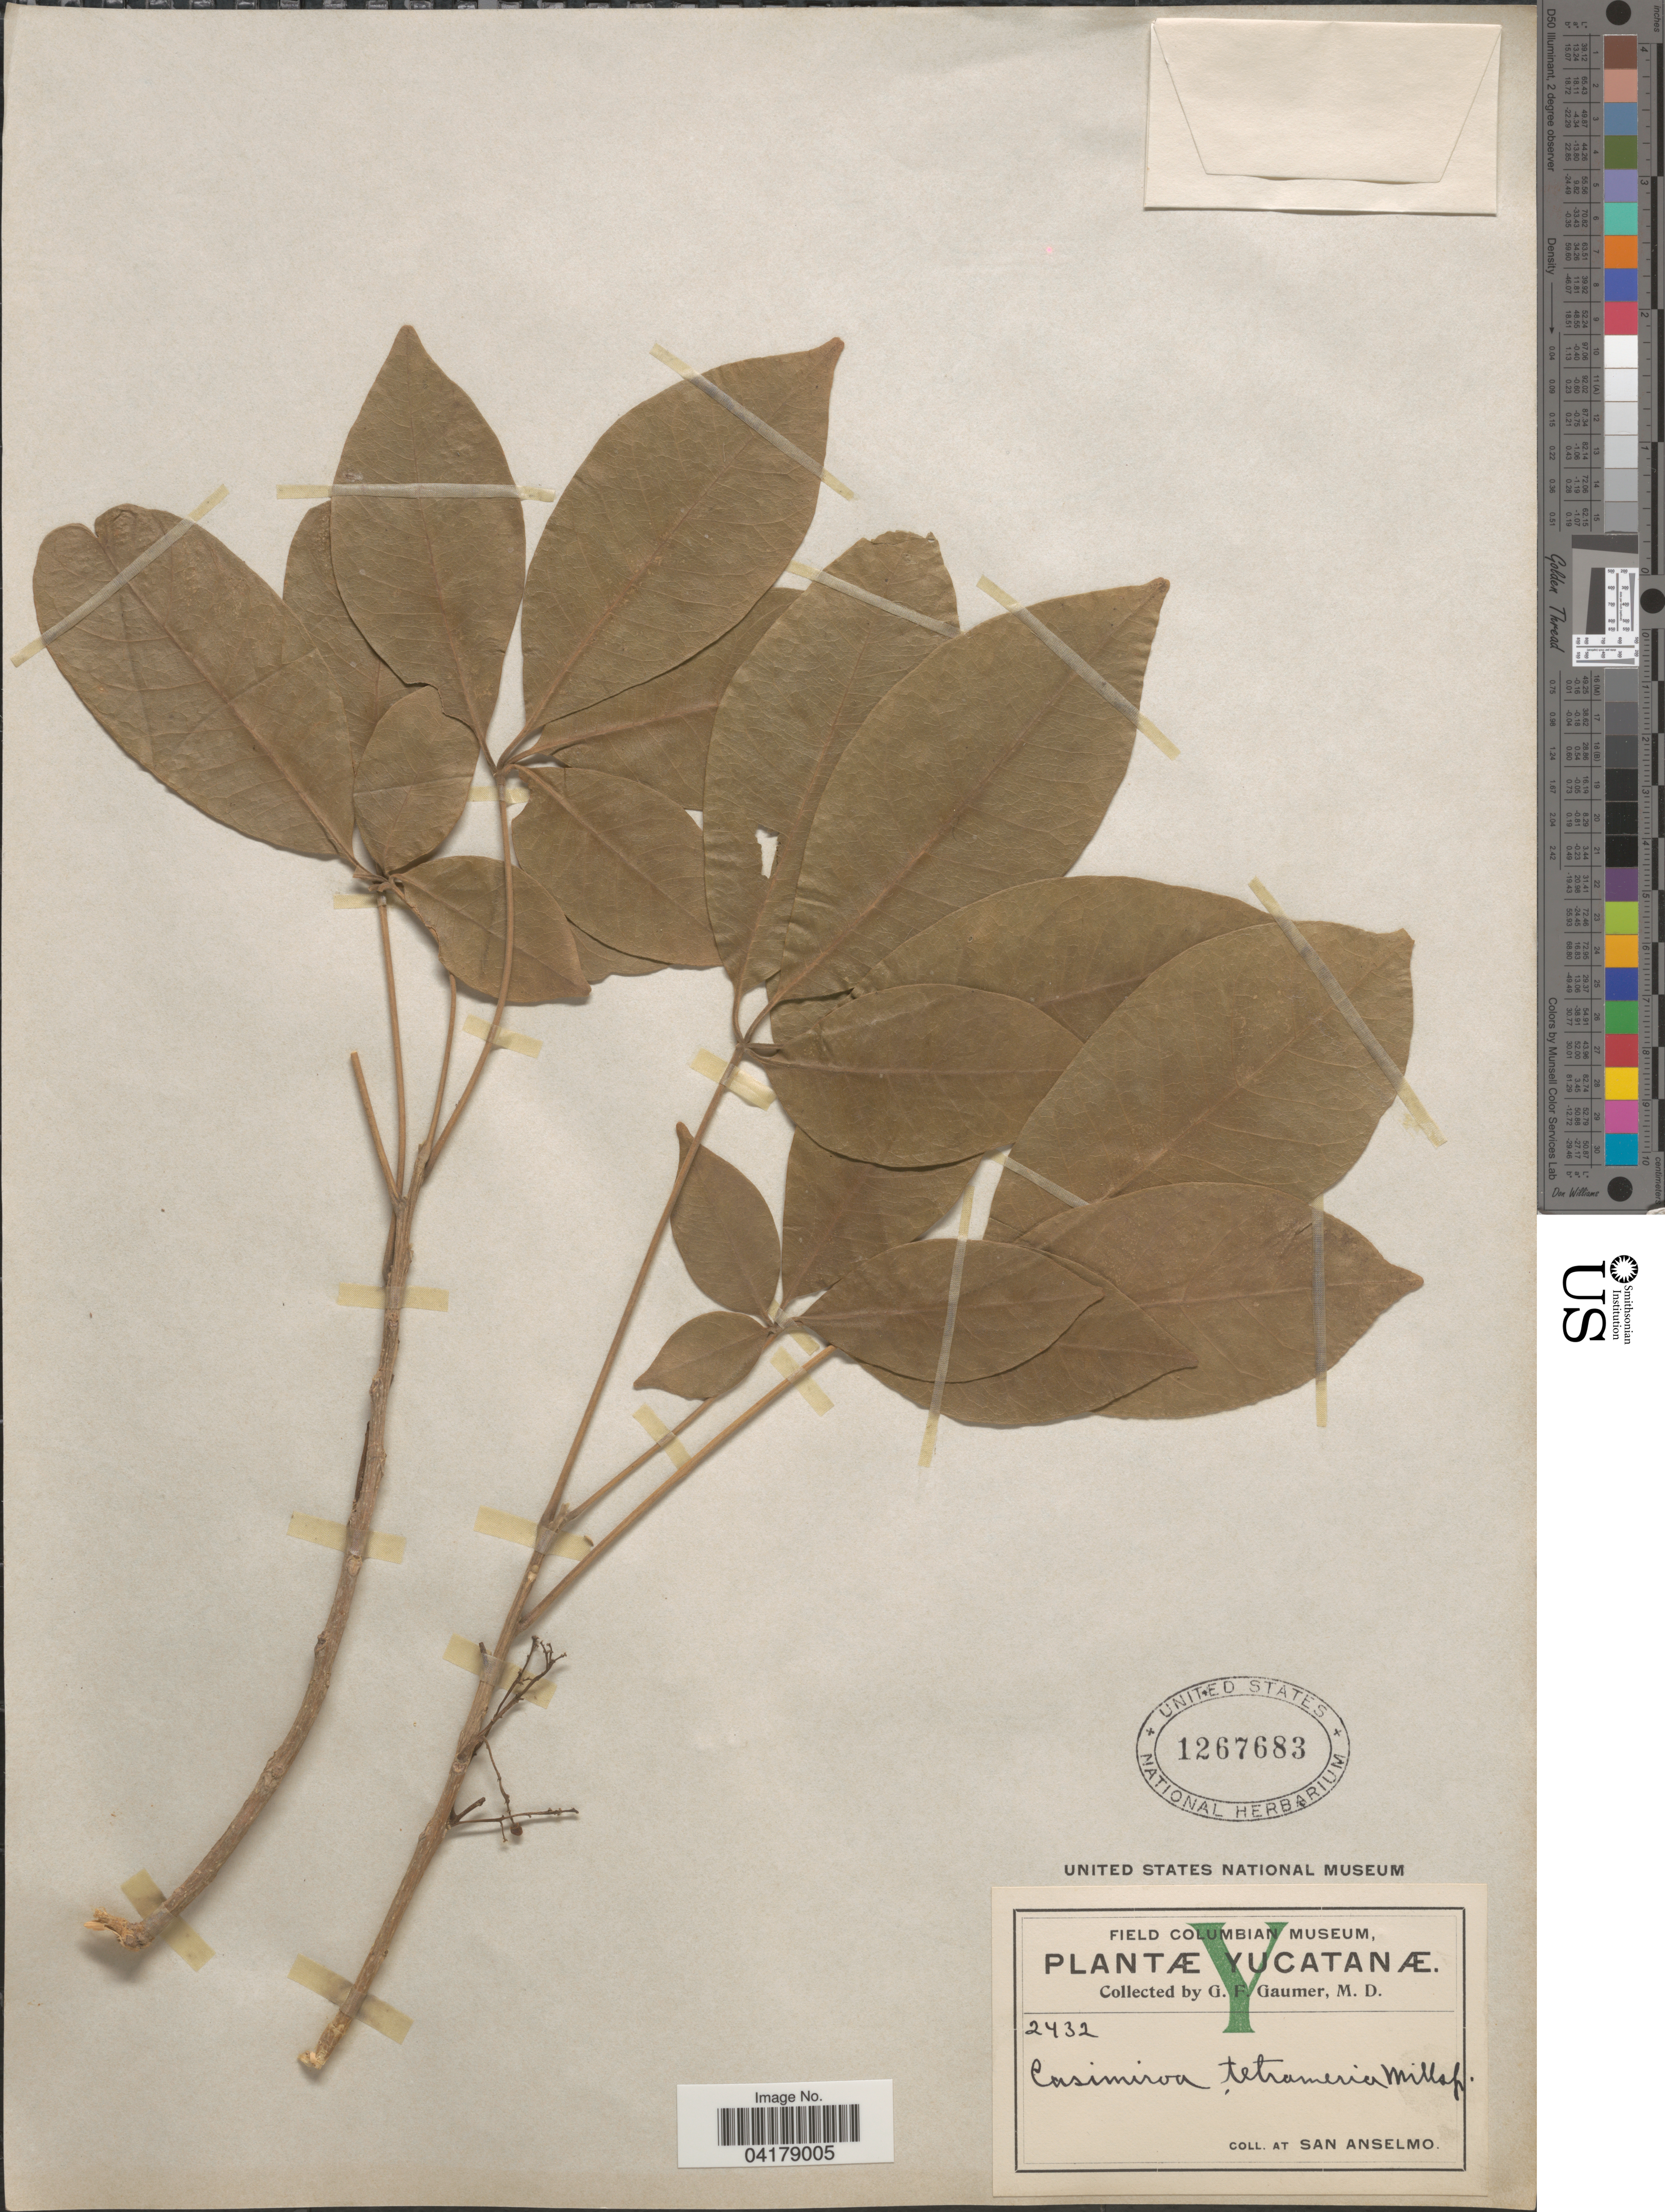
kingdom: Plantae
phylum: Tracheophyta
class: Magnoliopsida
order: Sapindales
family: Rutaceae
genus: Casimiroa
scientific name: Casimiroa tetrameria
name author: Millsp.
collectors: G. F. Gaumer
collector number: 2432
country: Mexico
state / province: Yucatán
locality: Yucatanæ. San Anselmo.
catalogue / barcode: US 1267683